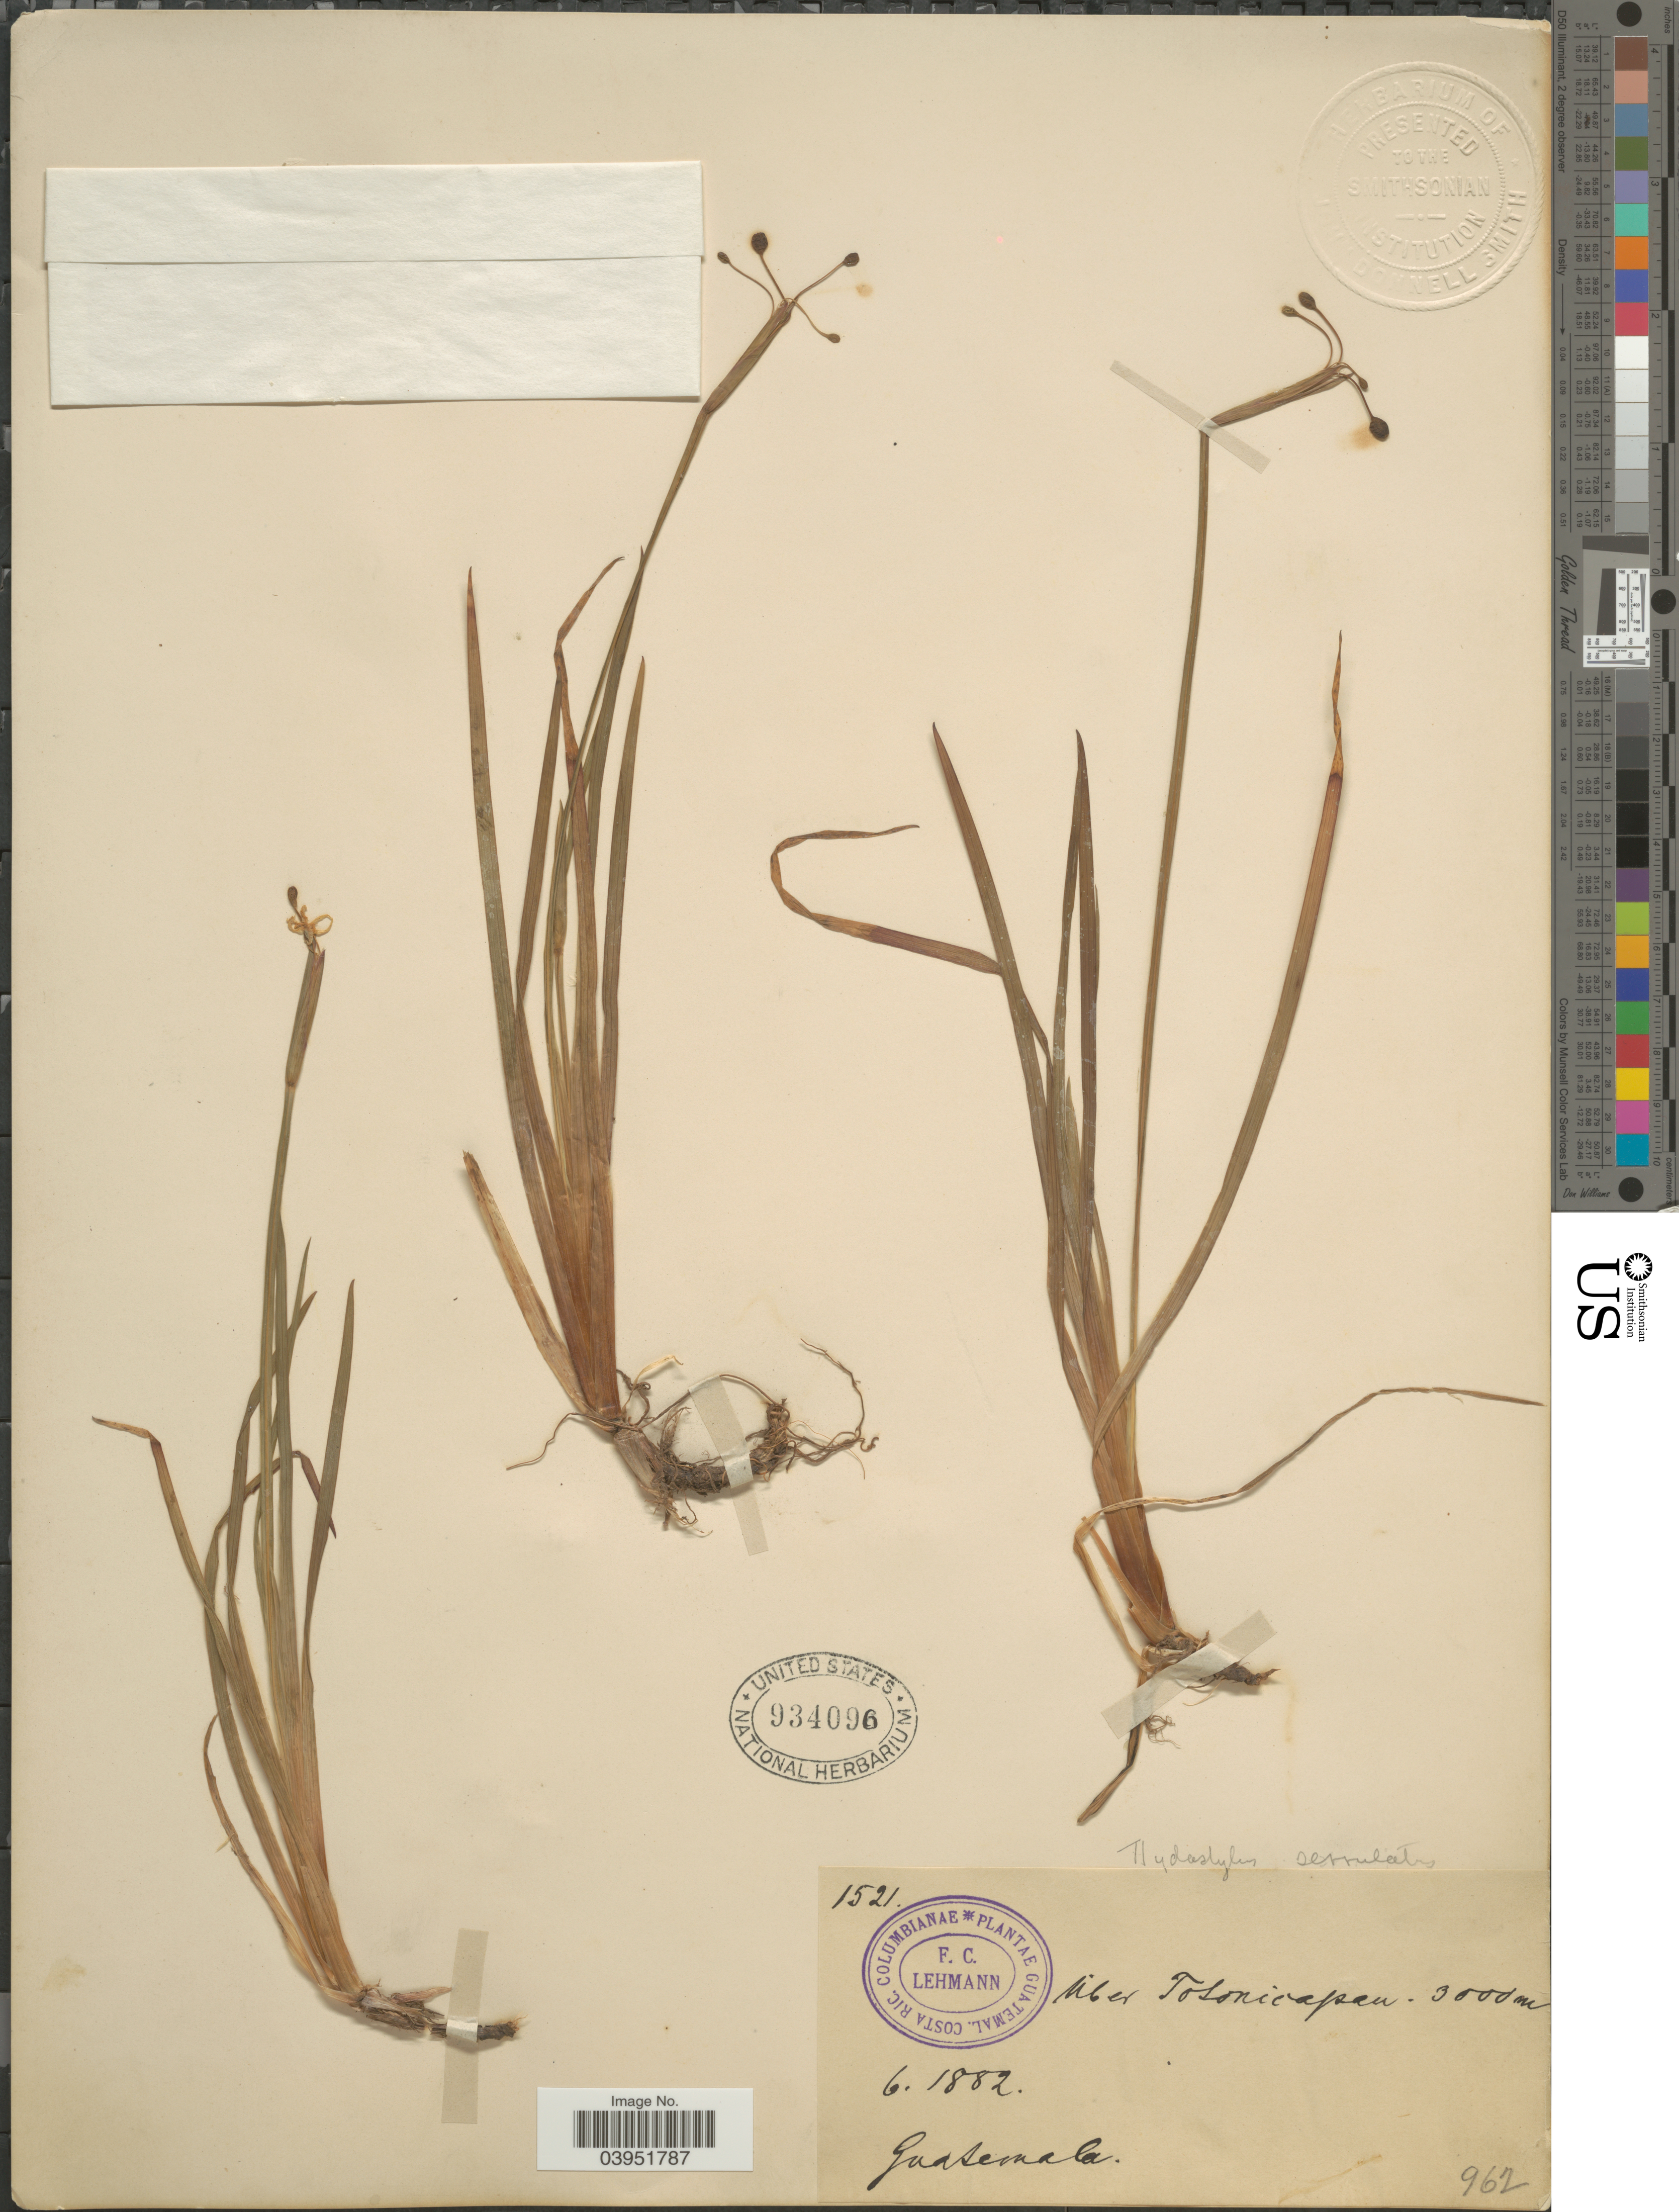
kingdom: Plantae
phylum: Tracheophyta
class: Liliopsida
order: Asparagales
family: Iridaceae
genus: Sisyrinchium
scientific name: Sisyrinchium serrulatum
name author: (E.P. Bicknell) Espejo & López-Ferr.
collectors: F. C. Lehmann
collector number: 1521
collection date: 1882-06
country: Guatemala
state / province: Totonicapan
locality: Uber Totonicapán.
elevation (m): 3000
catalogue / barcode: US 934096